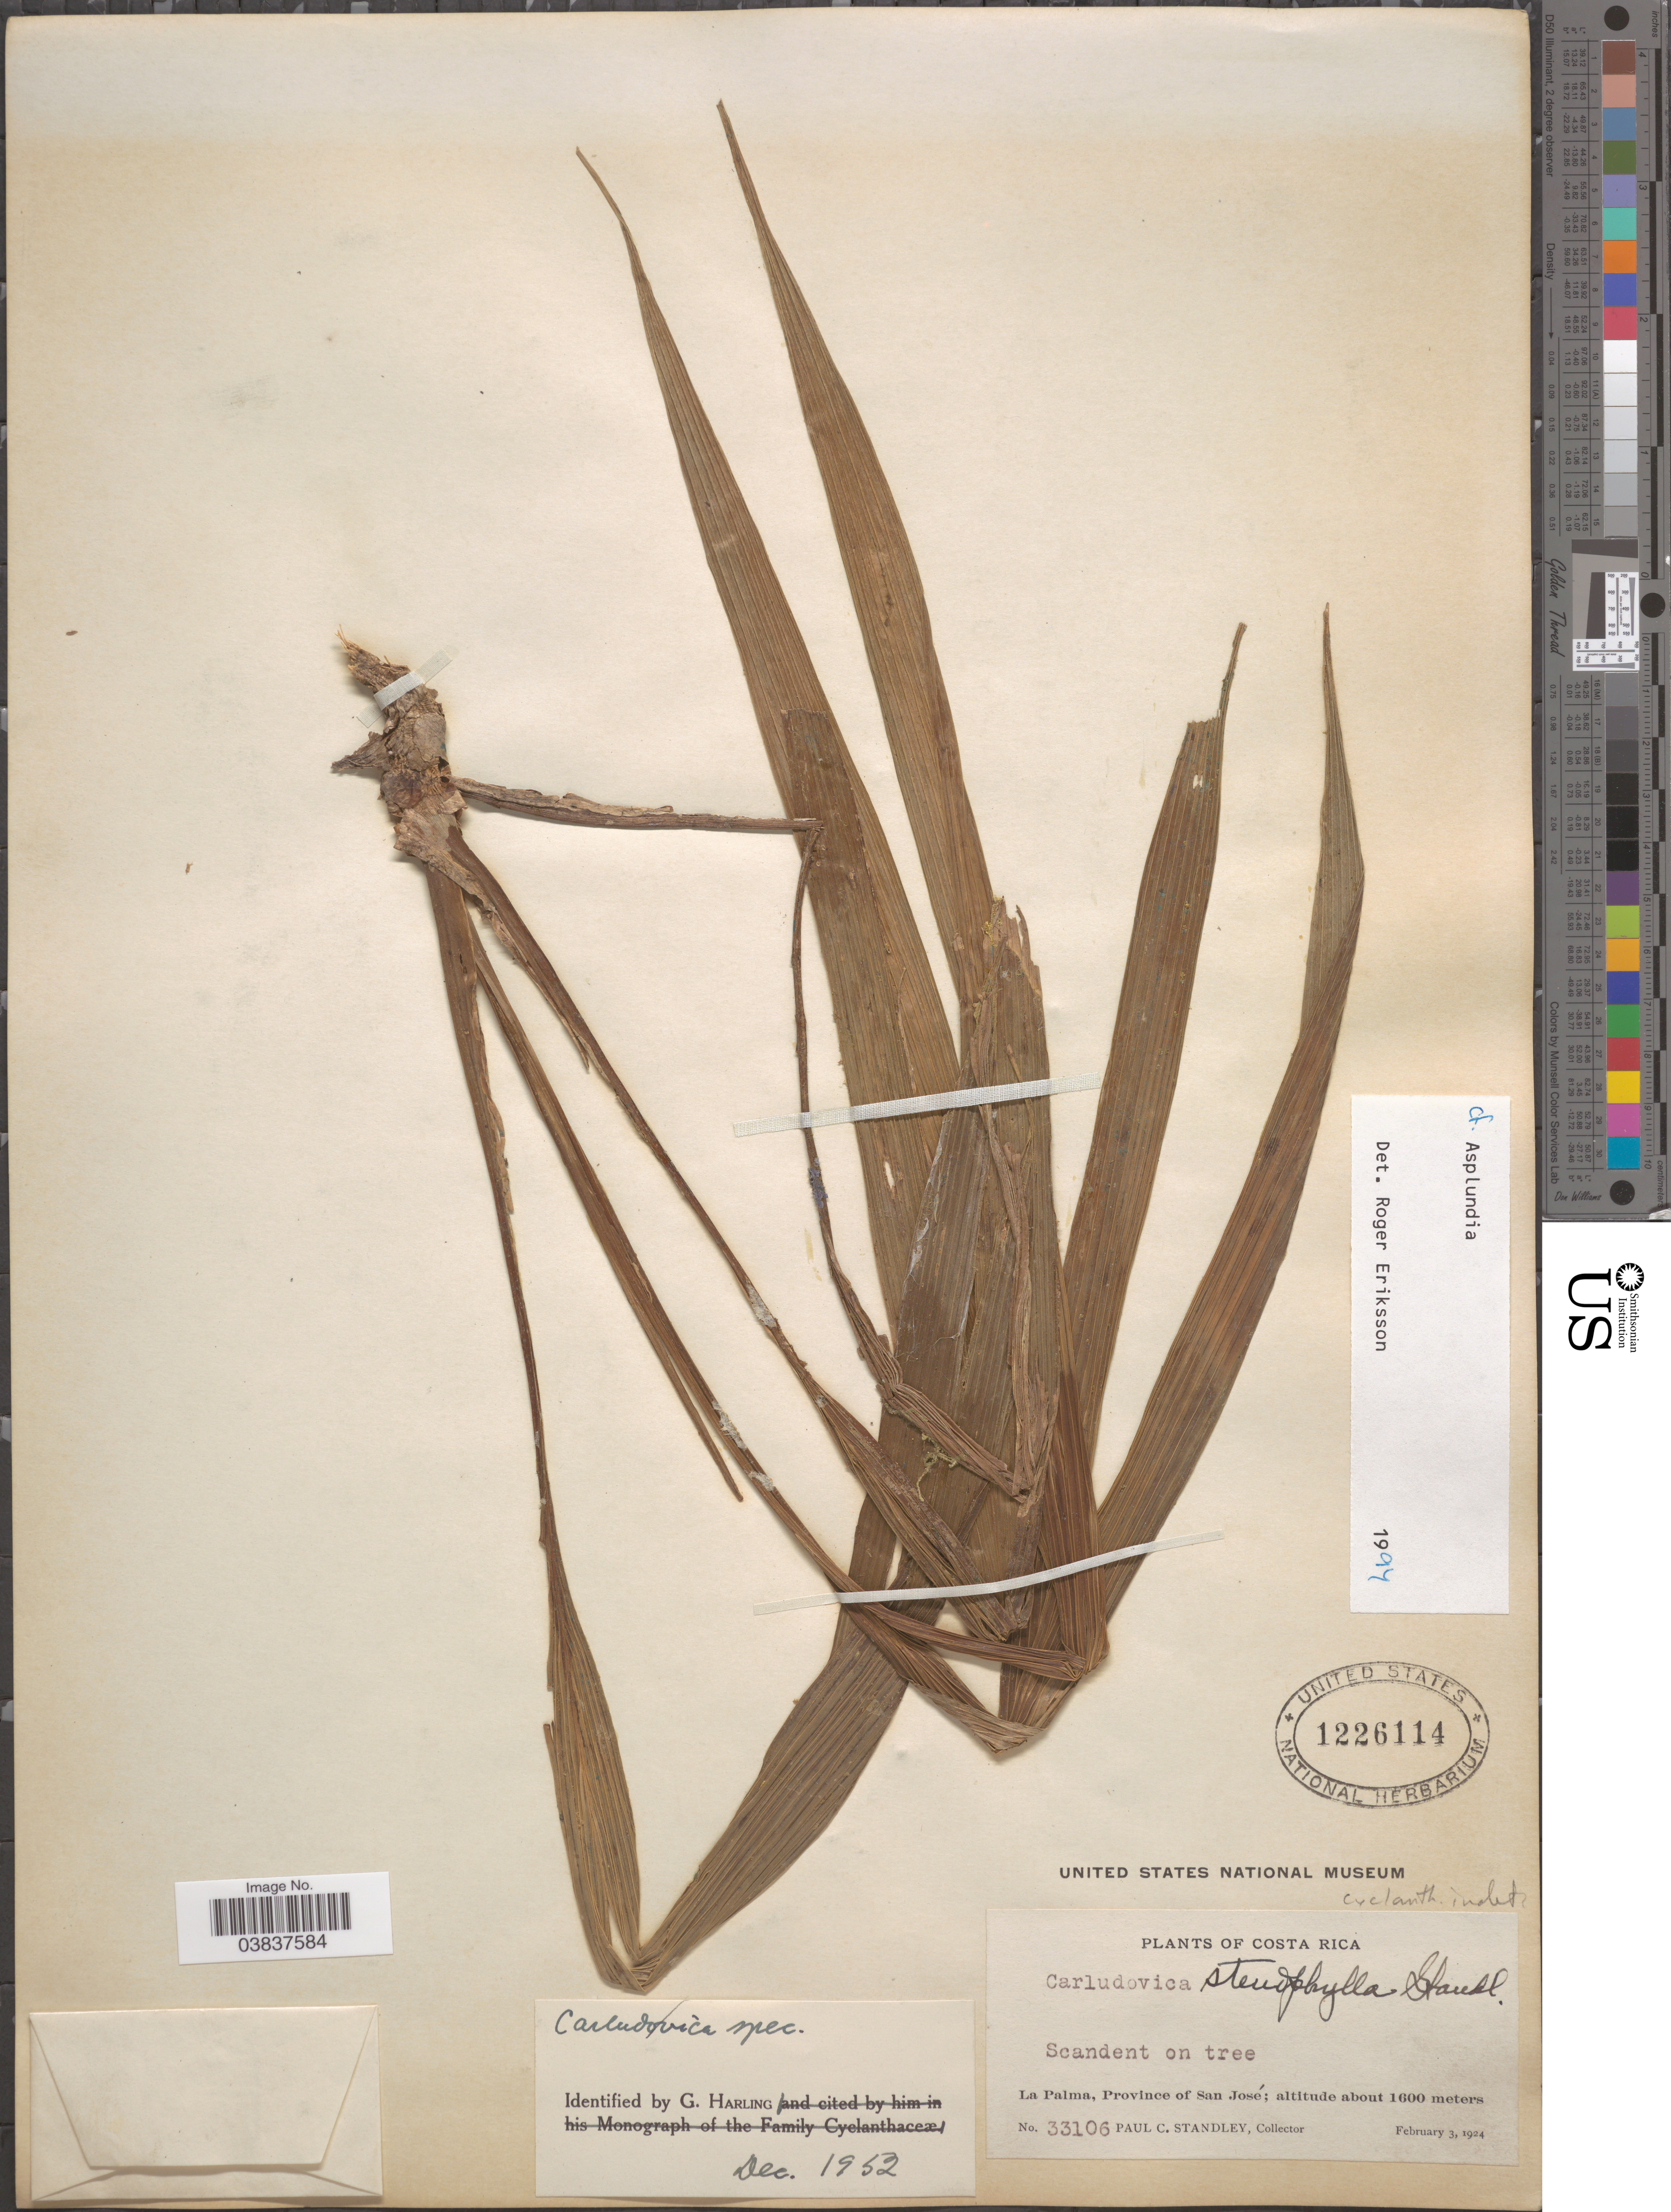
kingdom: Plantae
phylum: Tracheophyta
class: Liliopsida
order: Pandanales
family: Cyclanthaceae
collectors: P. C. Standley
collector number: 33106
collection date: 1924-02-03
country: Costa Rica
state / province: San José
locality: La Palma.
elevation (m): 1600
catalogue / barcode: US 1226114-2